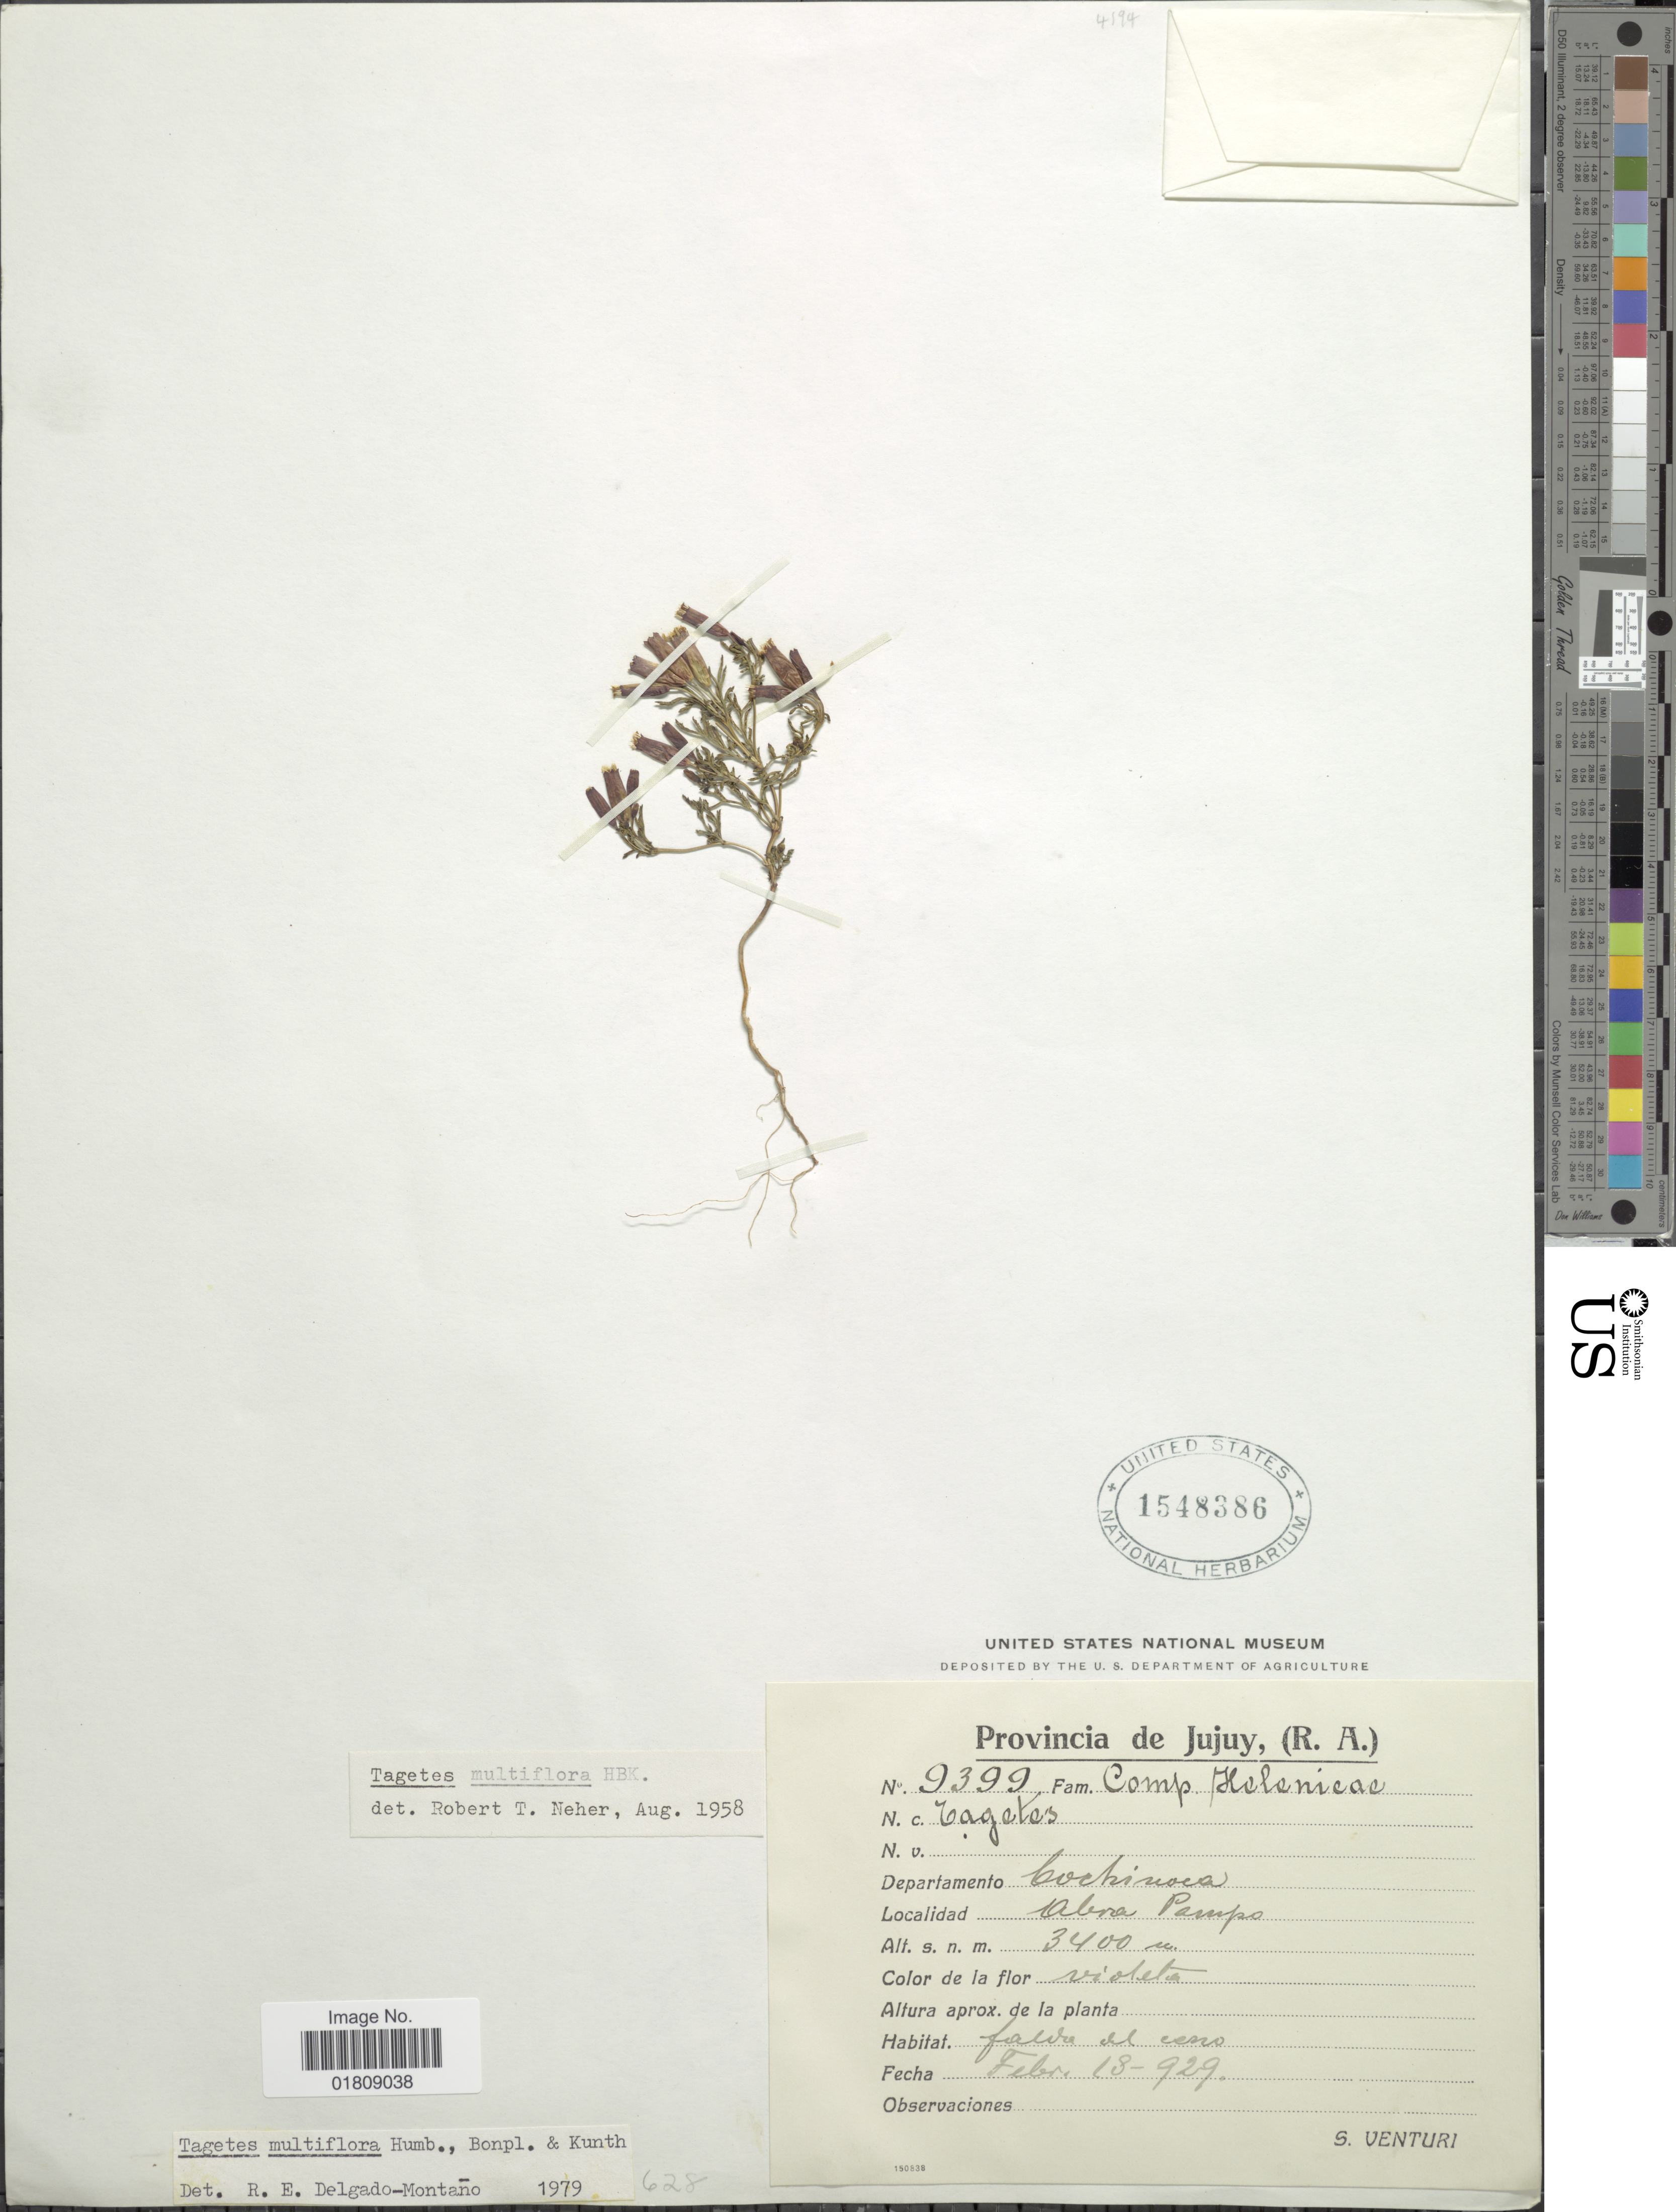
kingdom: Plantae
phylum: Tracheophyta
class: Magnoliopsida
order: Asterales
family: Asteraceae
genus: Tagetes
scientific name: Tagetes multiflora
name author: Kunth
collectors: S. Venturi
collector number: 9399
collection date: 1929-02-18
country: Argentina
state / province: Jujuy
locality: Departamento Cochinoca, Abra Pampo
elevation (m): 3400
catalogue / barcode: US 1548386